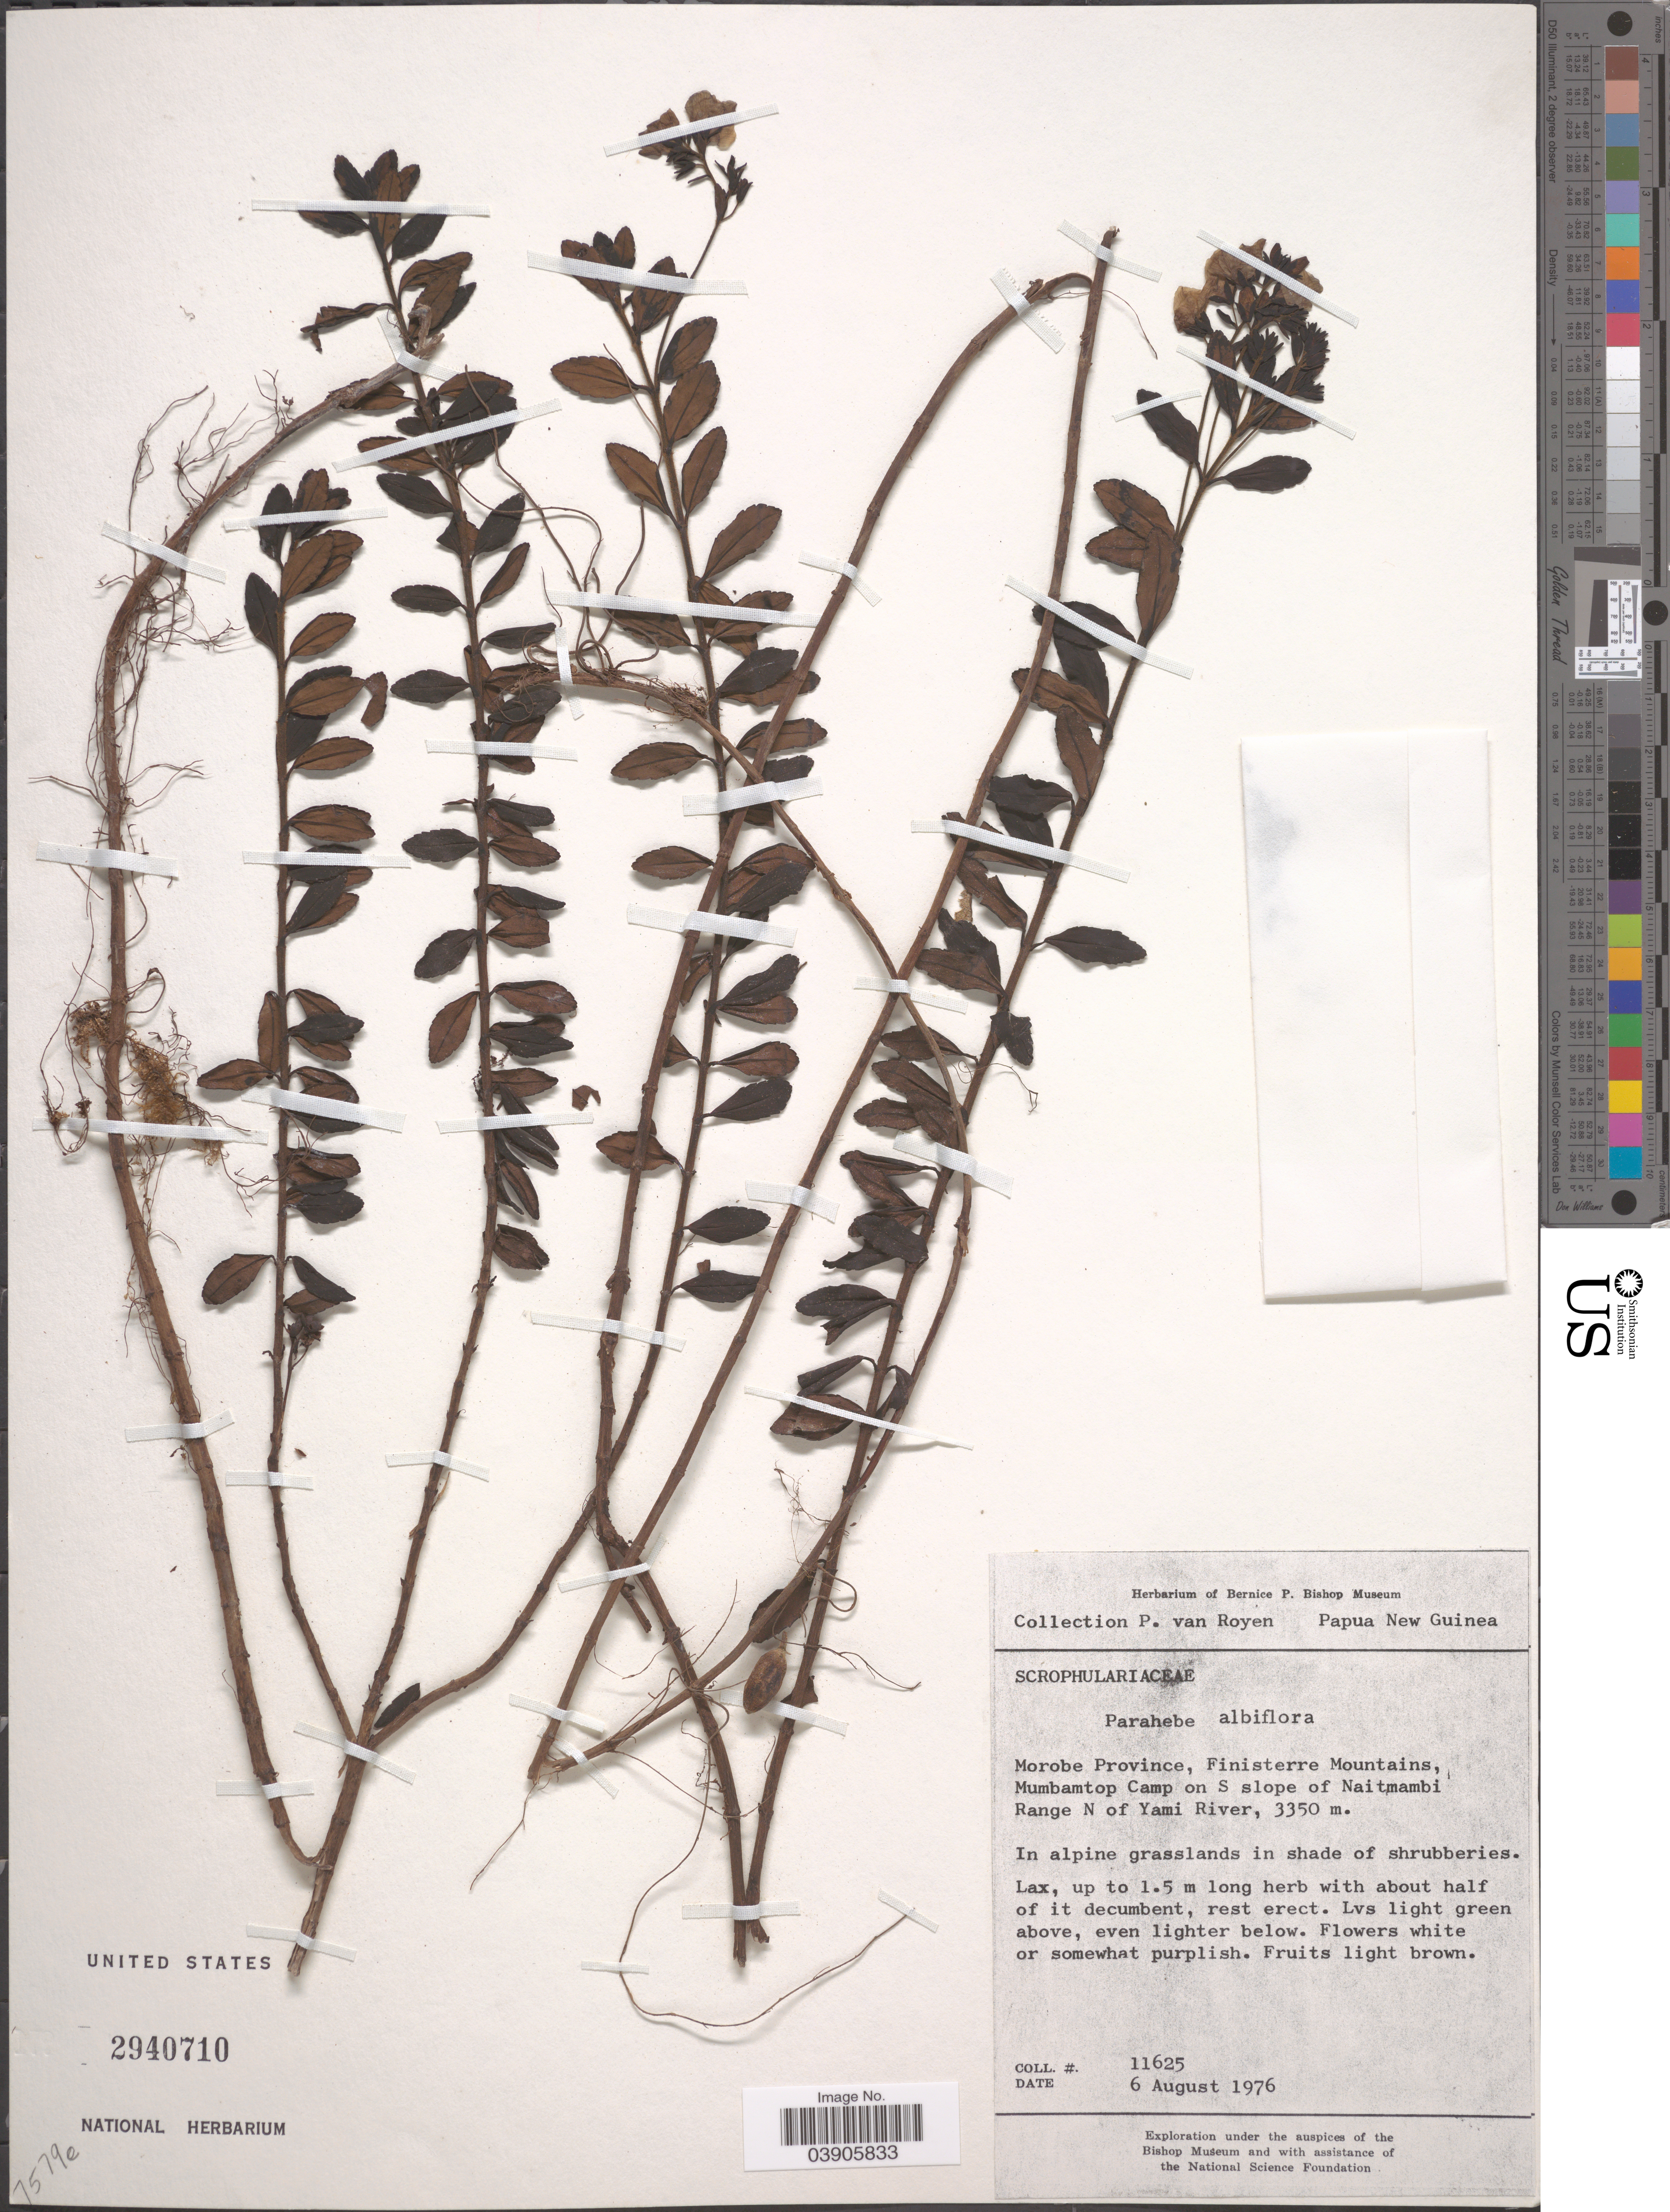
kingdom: Plantae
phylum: Tracheophyta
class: Magnoliopsida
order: Lamiales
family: Plantaginaceae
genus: Hebe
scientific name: Hebe albiflora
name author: Pennell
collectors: P. van Royen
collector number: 11625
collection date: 1976-08-06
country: Papua New Guinea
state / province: Morobe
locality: Finisterre Mountains, Mumbamtop Camp on S slope of Naitmambi Range N of Yami River.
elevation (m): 3350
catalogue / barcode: US 2940710